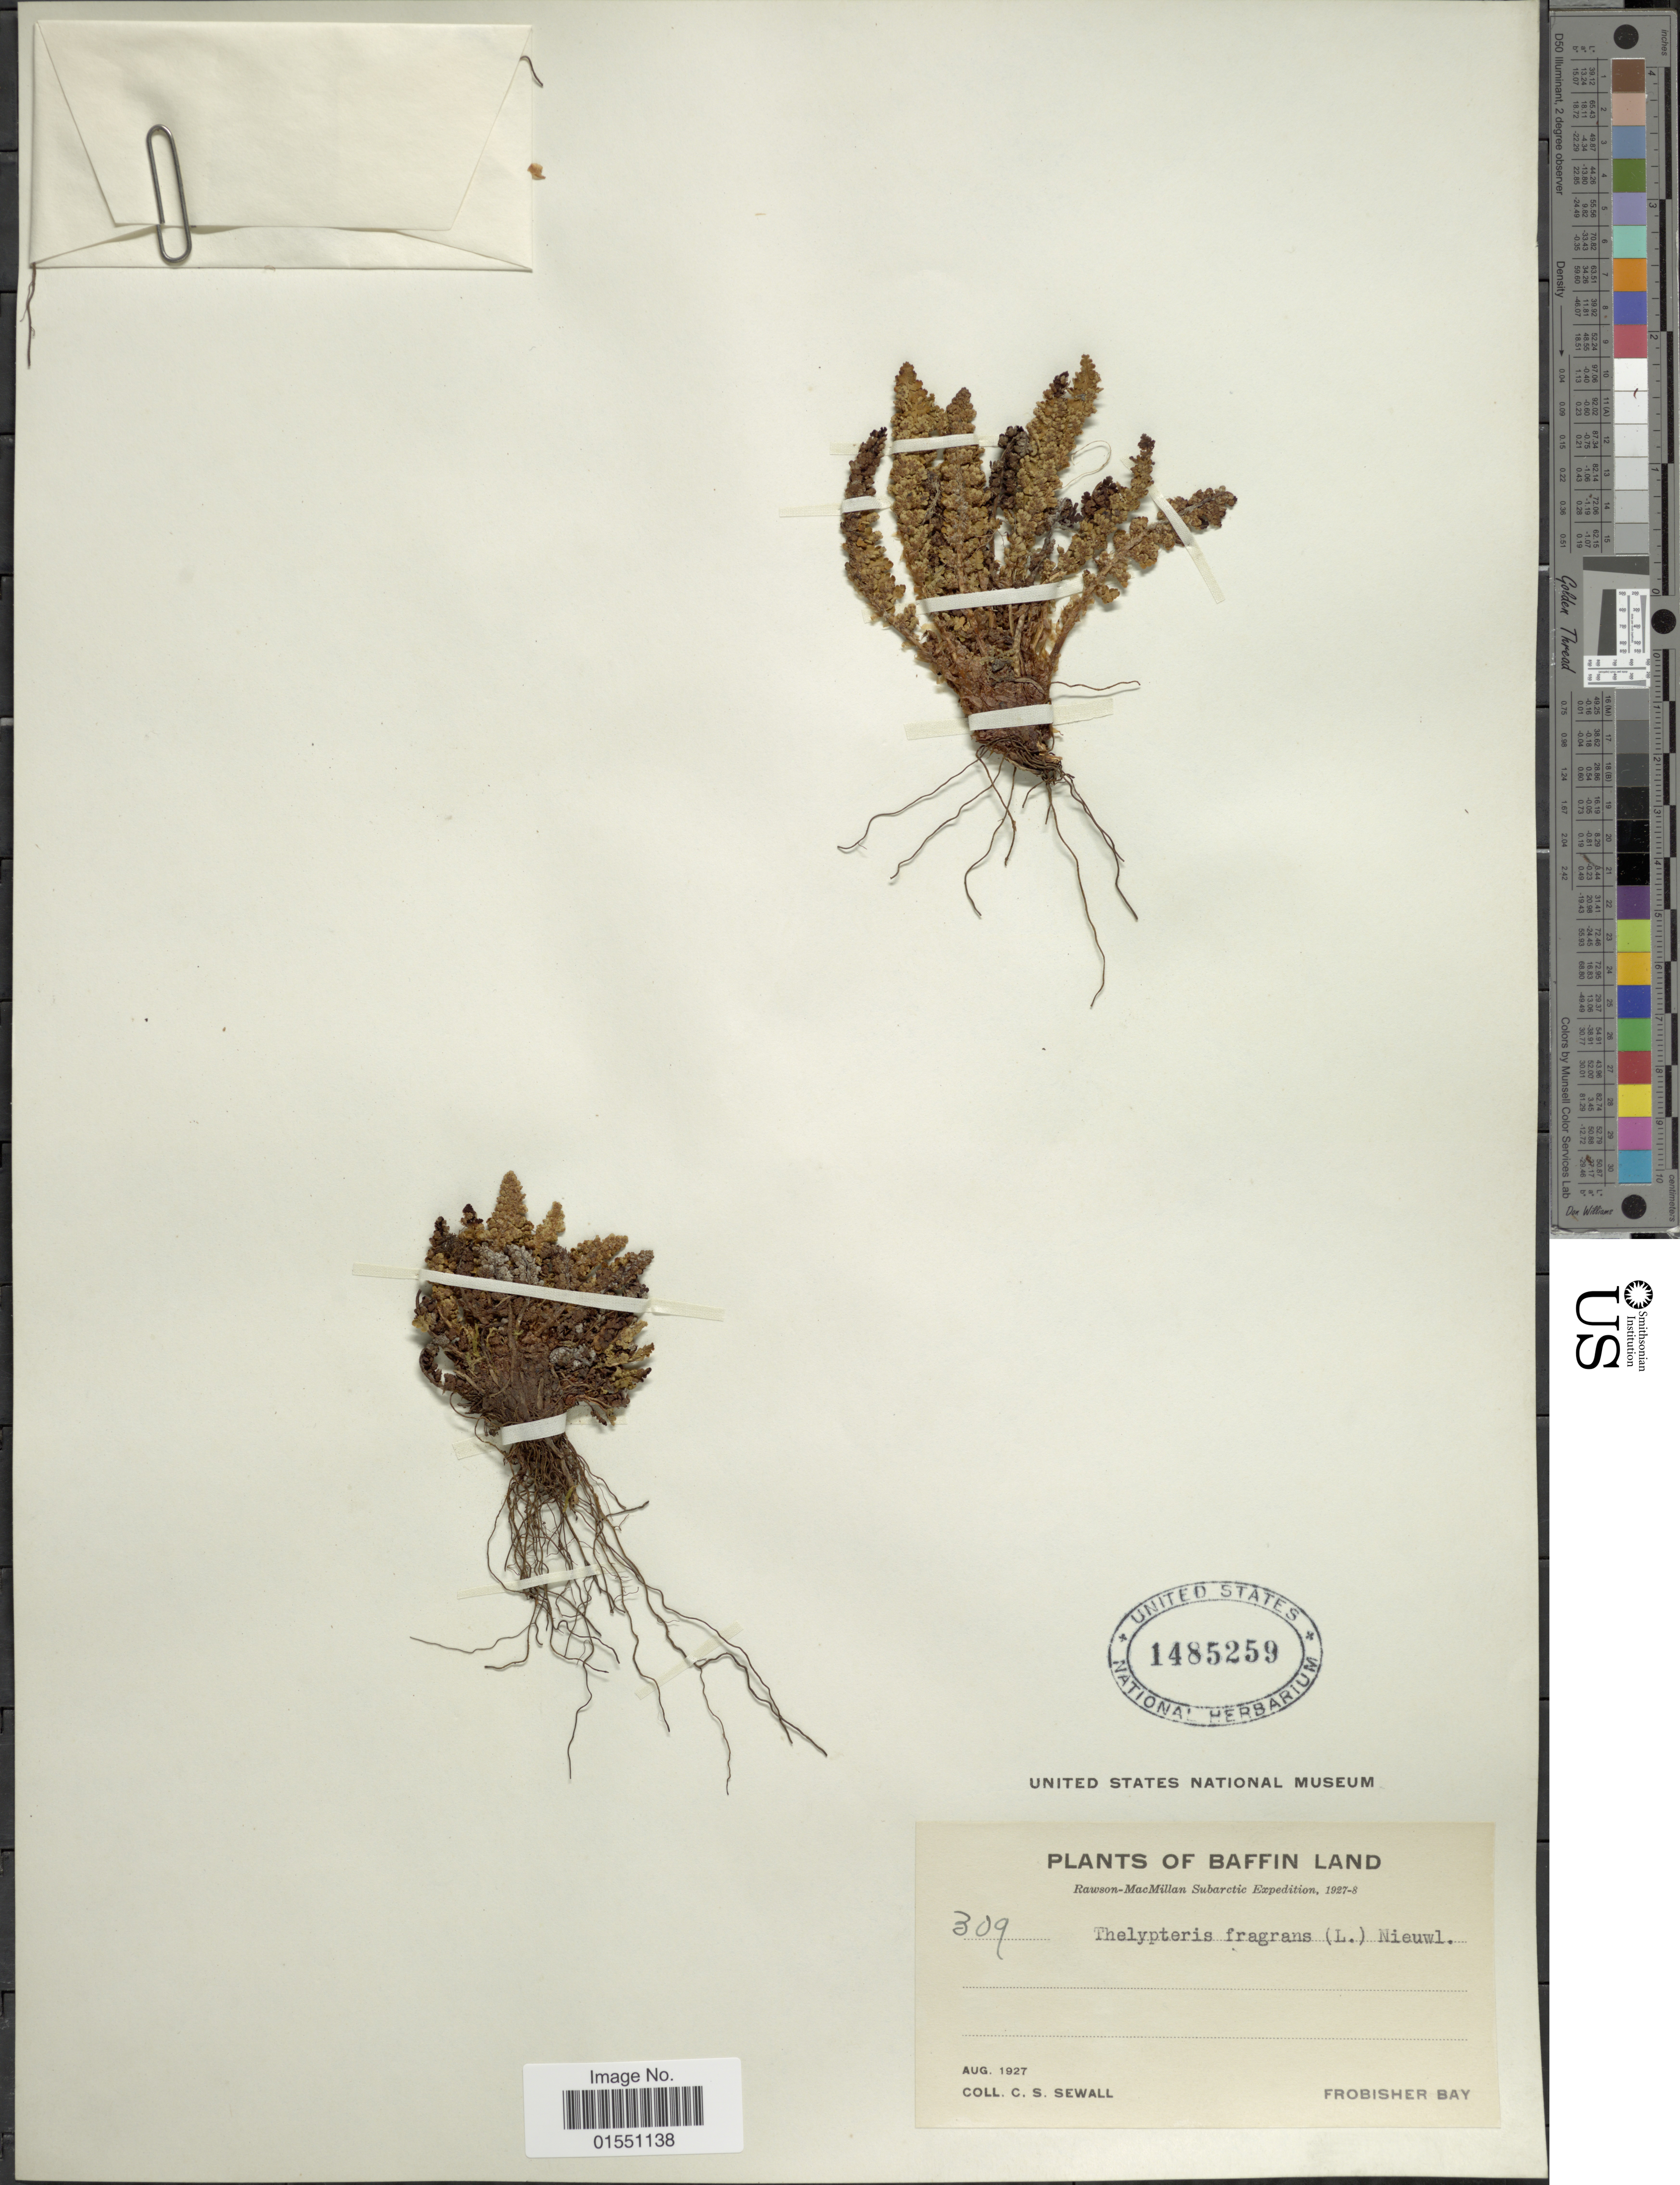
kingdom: Plantae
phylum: Tracheophyta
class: Polypodiopsida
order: Polypodiales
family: Dryopteridaceae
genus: Dryopteris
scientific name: Dryopteris fragrans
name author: (L.) Schott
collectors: C. Sewall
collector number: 309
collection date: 1927-08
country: Canada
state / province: Nunavut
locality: Baffin Land. Frobisher Bay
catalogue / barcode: US 1485259